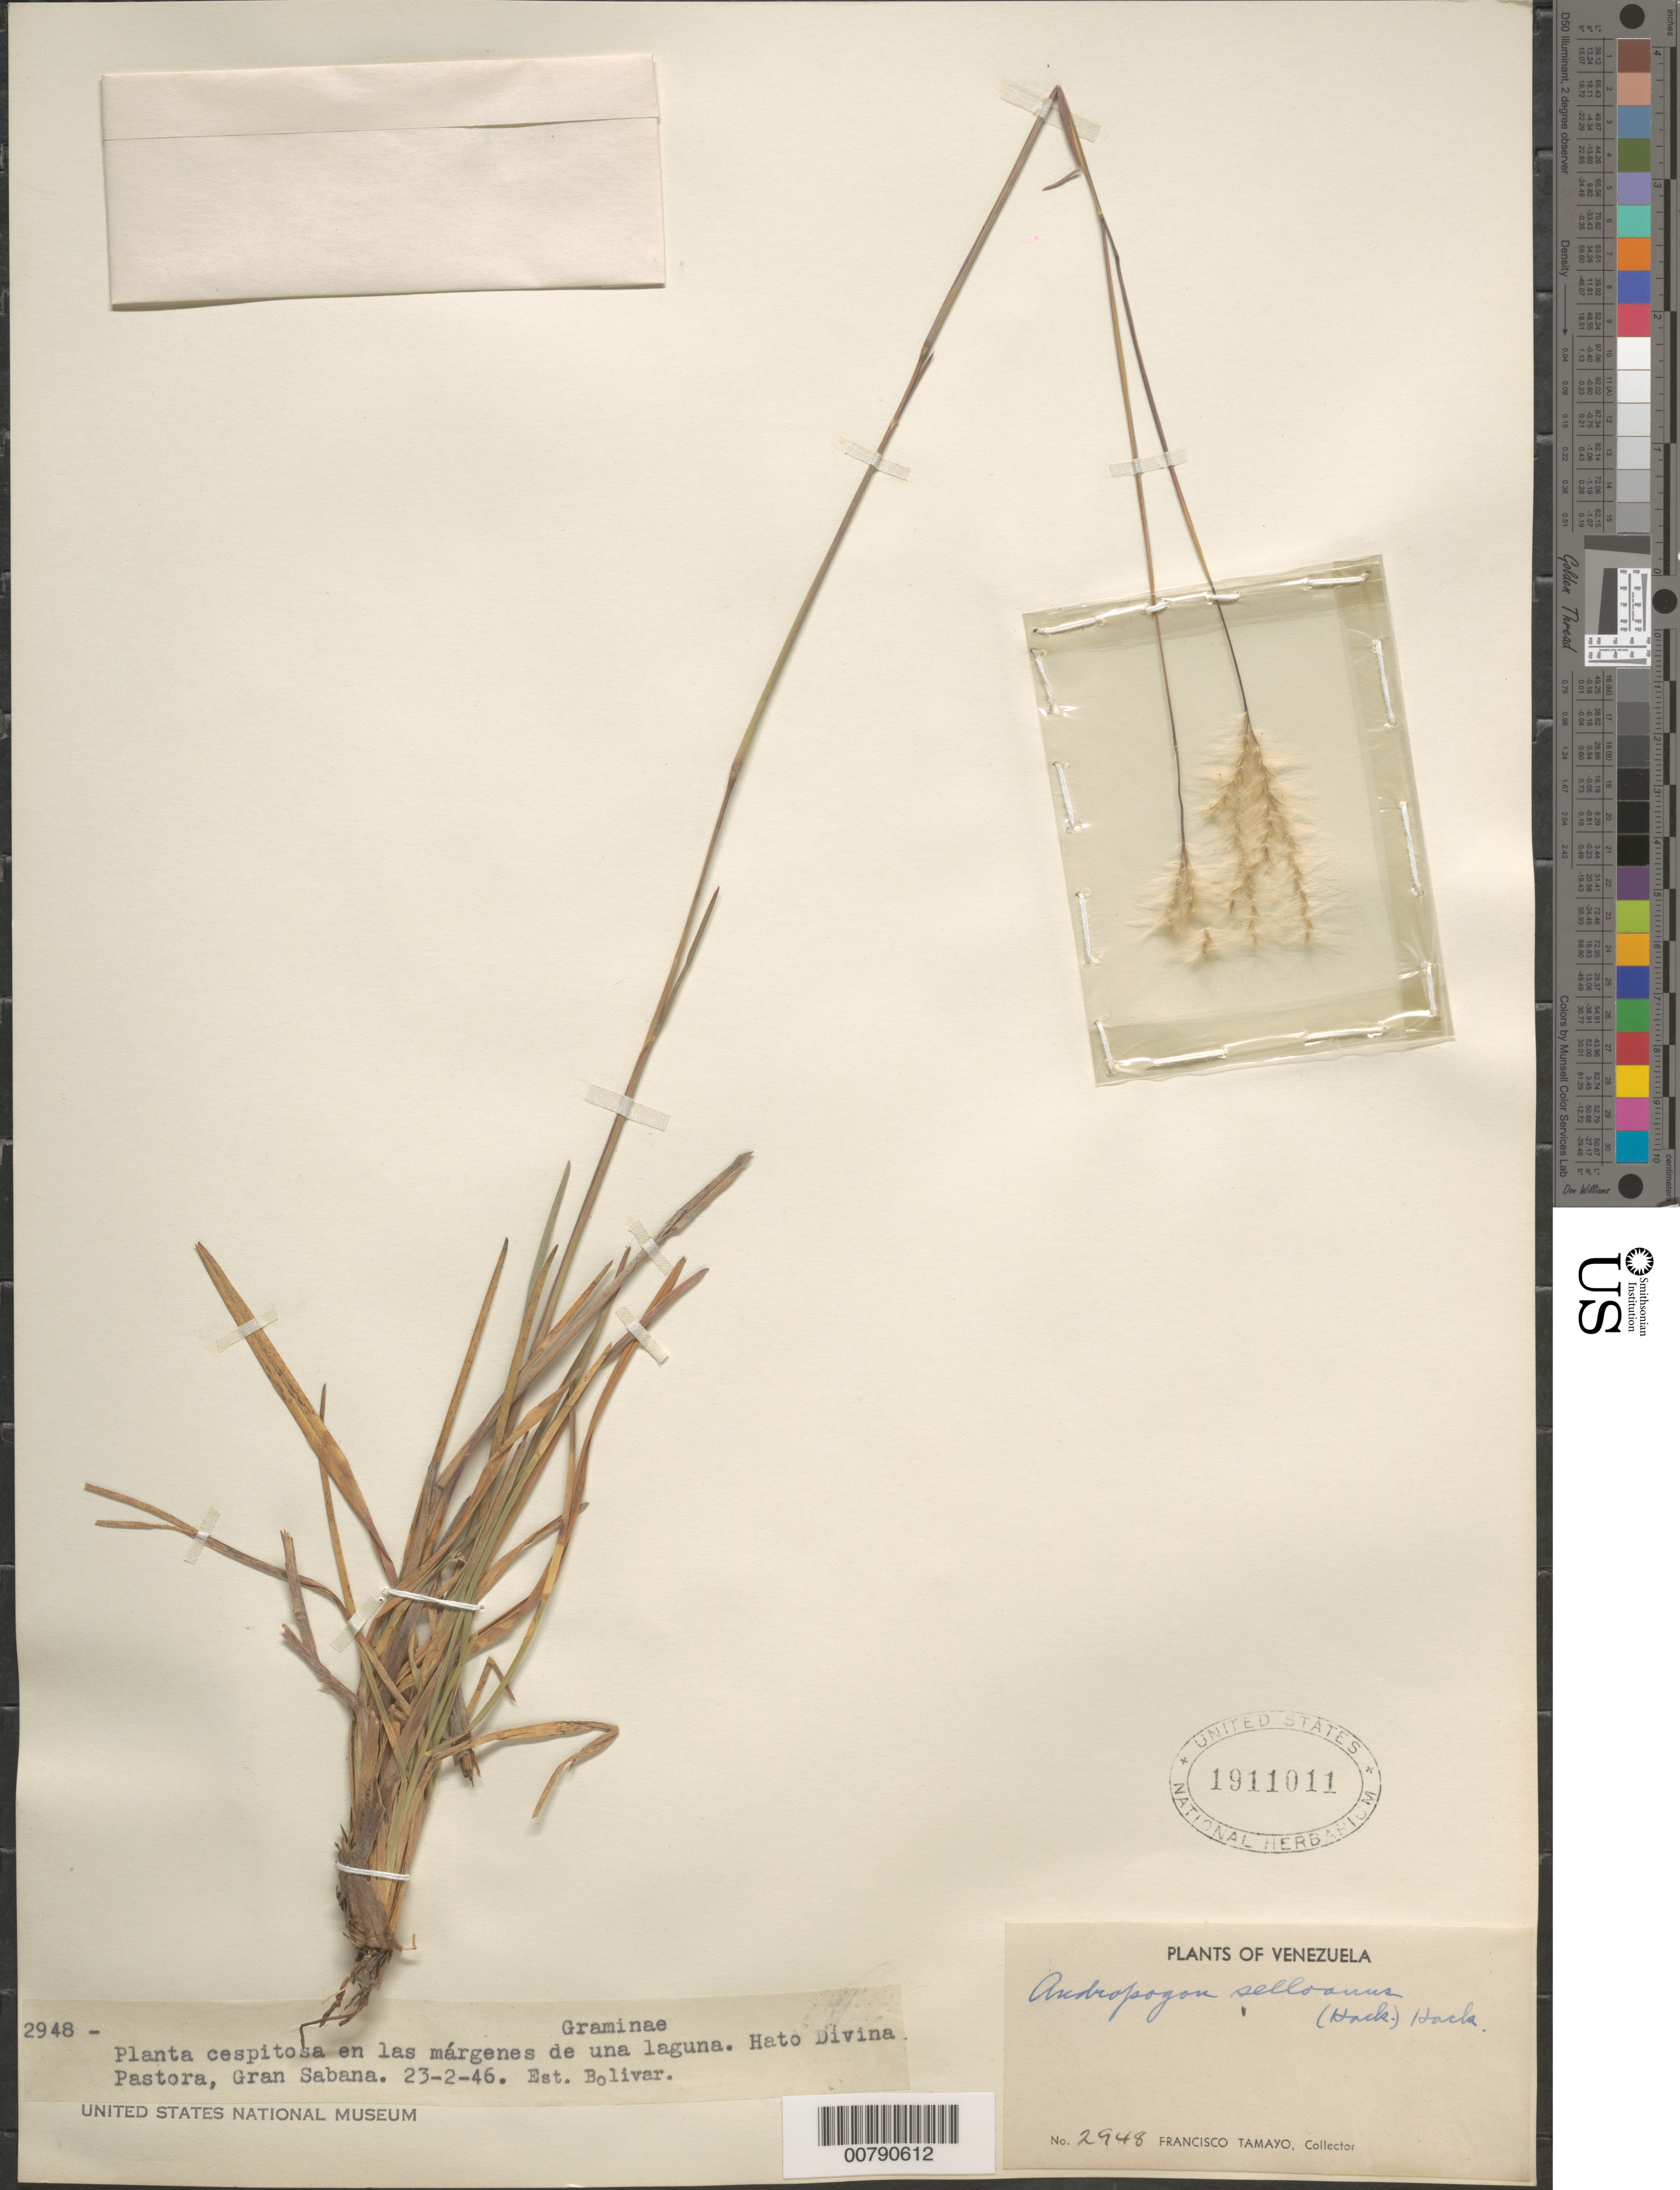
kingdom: Plantae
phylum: Tracheophyta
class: Liliopsida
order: Poales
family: Poaceae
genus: Andropogon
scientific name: Andropogon selloanus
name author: (Hack.) Hack.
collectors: F. Tamayo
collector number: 2948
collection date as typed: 23-Feb-46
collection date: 1946-02-23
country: Venezuela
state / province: Bolívar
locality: Gran Sabana, Hato Divina Pastora, Cerro Ceitá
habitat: Margenes de una laguna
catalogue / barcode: US 1911011